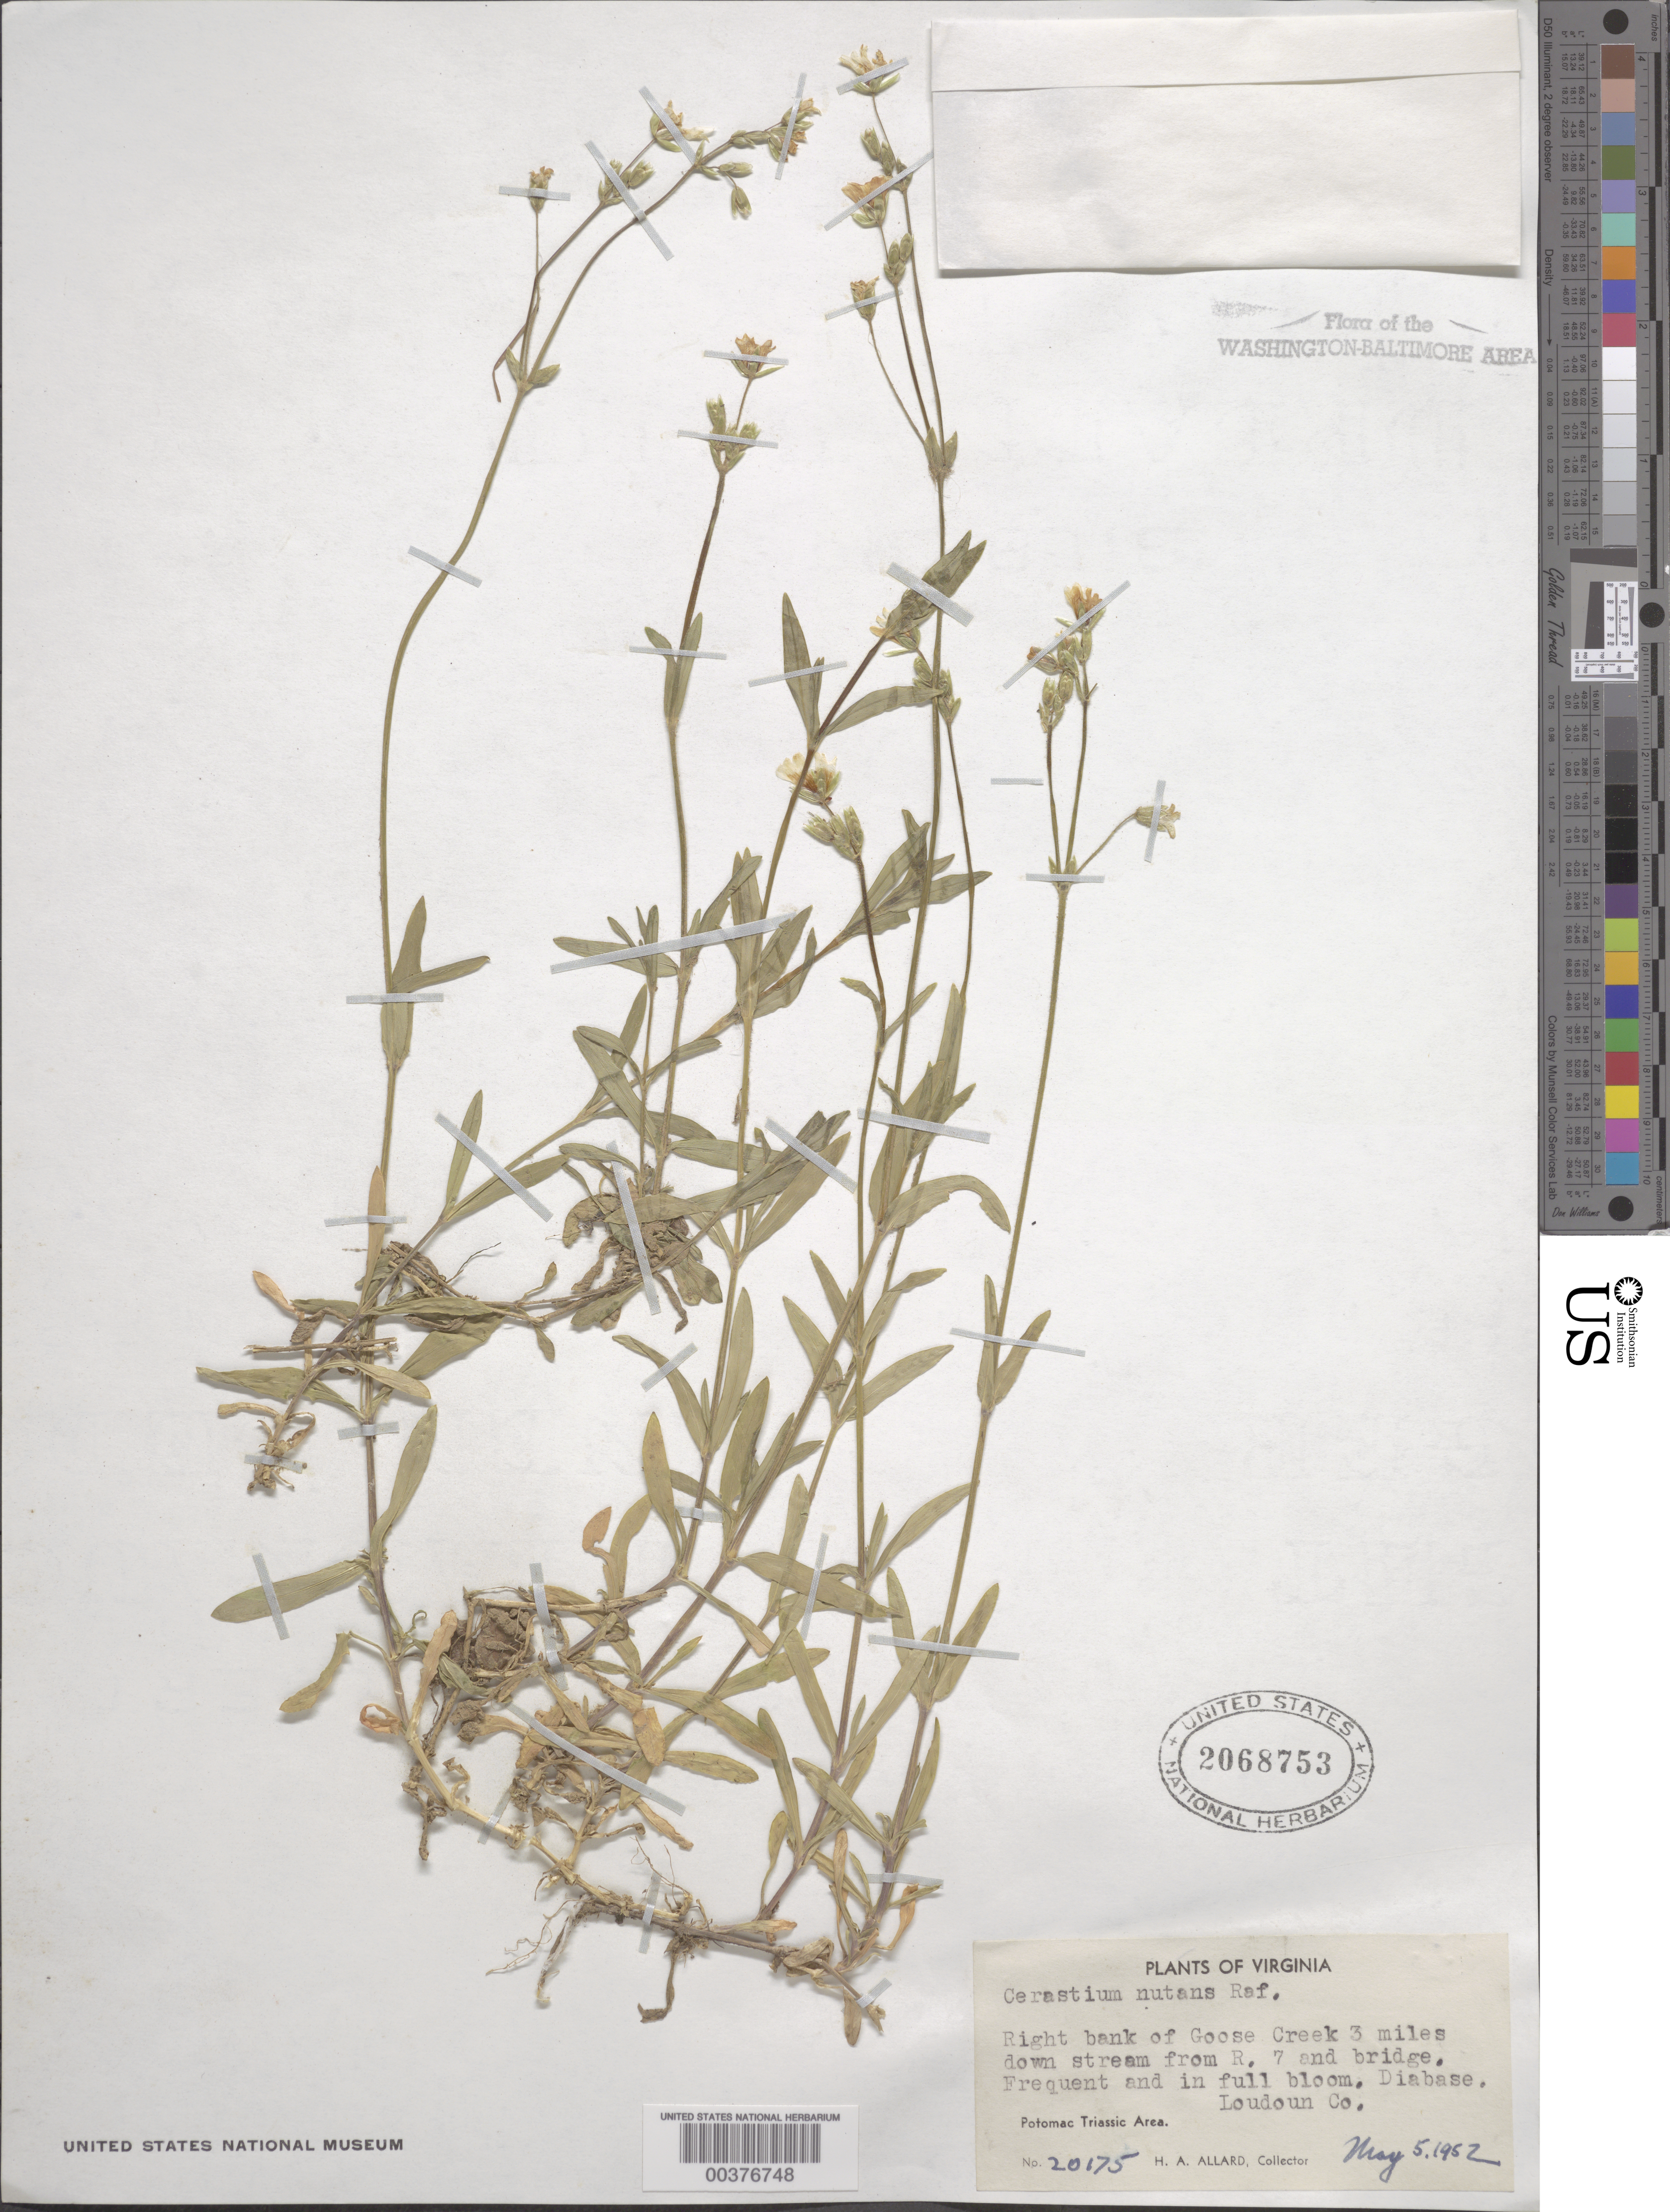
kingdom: Plantae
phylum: Tracheophyta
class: Magnoliopsida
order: Caryophyllales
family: Caryophyllaceae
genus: Cerastium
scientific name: Cerastium nutans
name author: Raf.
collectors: H. A. Allard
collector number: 20175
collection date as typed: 05 May 1952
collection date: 1952-05-05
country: United States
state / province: Virginia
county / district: Loudoun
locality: downstream from Route 7 on Goose Creek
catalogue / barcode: US 2068753